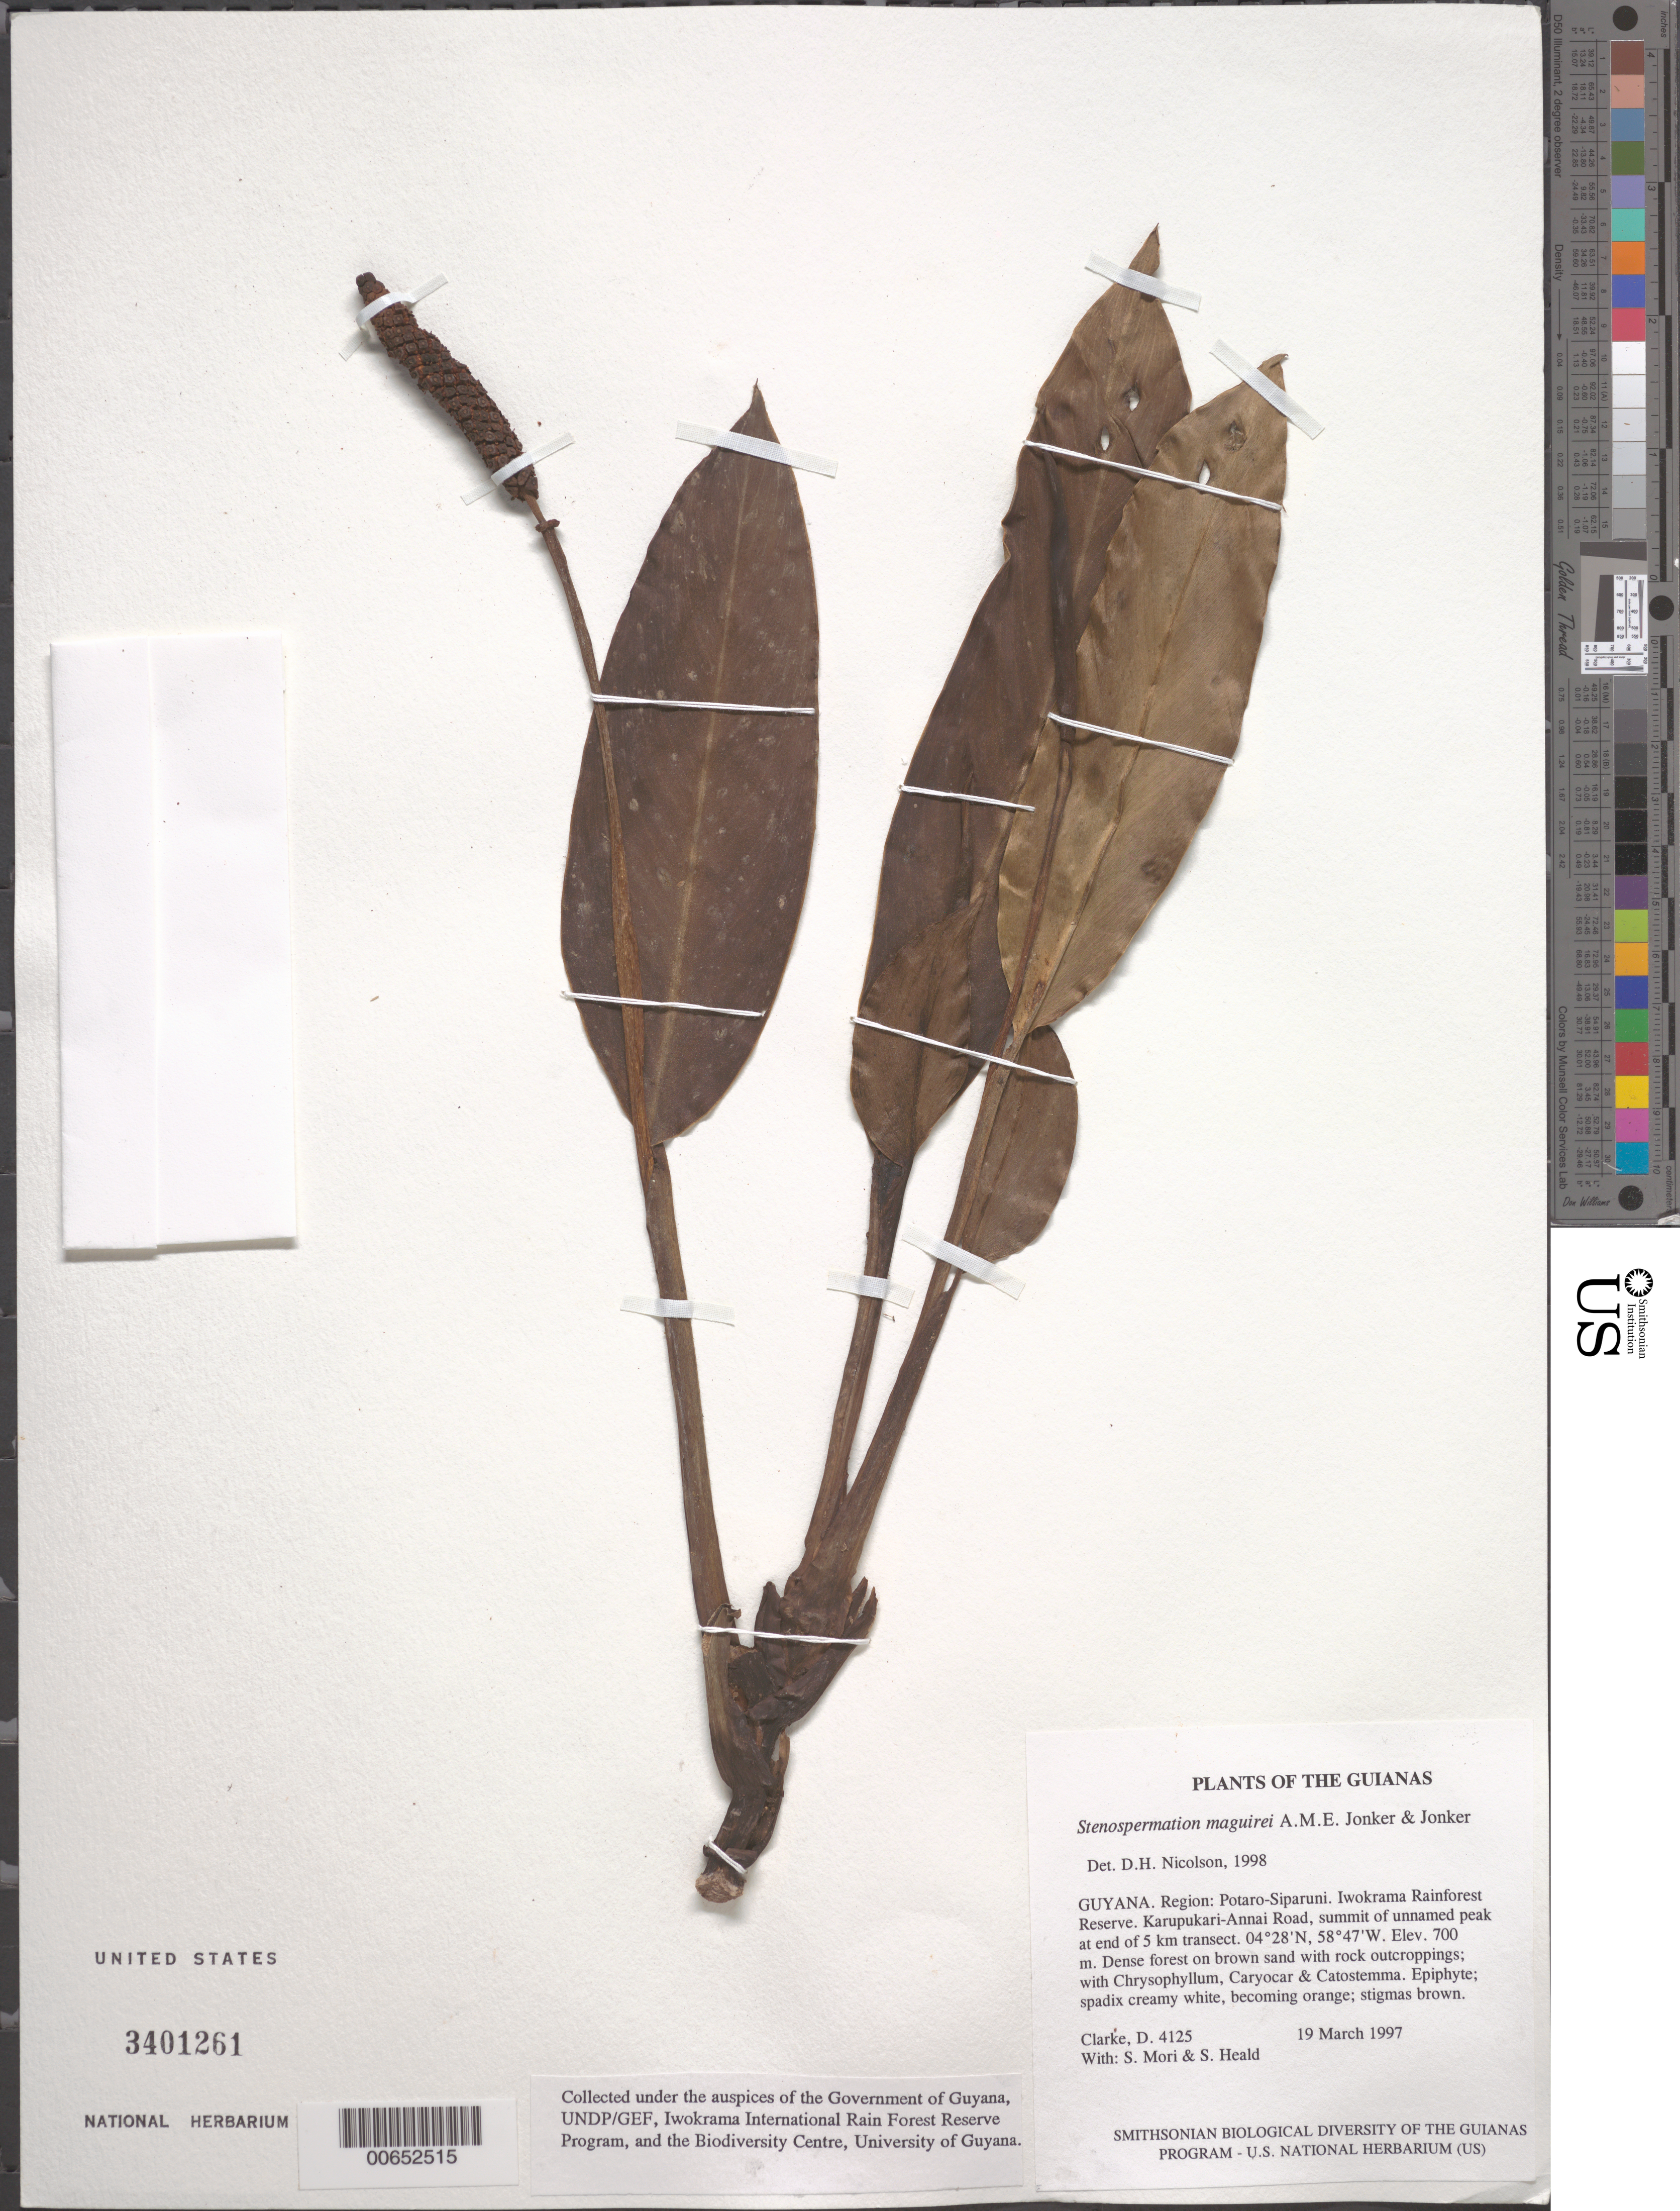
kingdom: Plantae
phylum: Tracheophyta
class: Liliopsida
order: Alismatales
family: Araceae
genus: Stenospermation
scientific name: Stenospermation maguirei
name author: A.M.E. Jonker & Jonker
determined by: Nicolson, Dan H.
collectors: H. D. Clarke, S. Mori & S. Heald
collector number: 4125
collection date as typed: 19 March 1997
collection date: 1997-03-19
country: Guyana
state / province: Potaro-Siparuni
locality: Iwokrama Rainforest Reserve. Karupukari-Annai Road, summit of unnamed peak at end of 5 km transect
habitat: Dense forest on brown sand with rock outcroppings; with Chrysophyllum, Caryocar & Catostemma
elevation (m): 700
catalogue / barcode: US 3401261